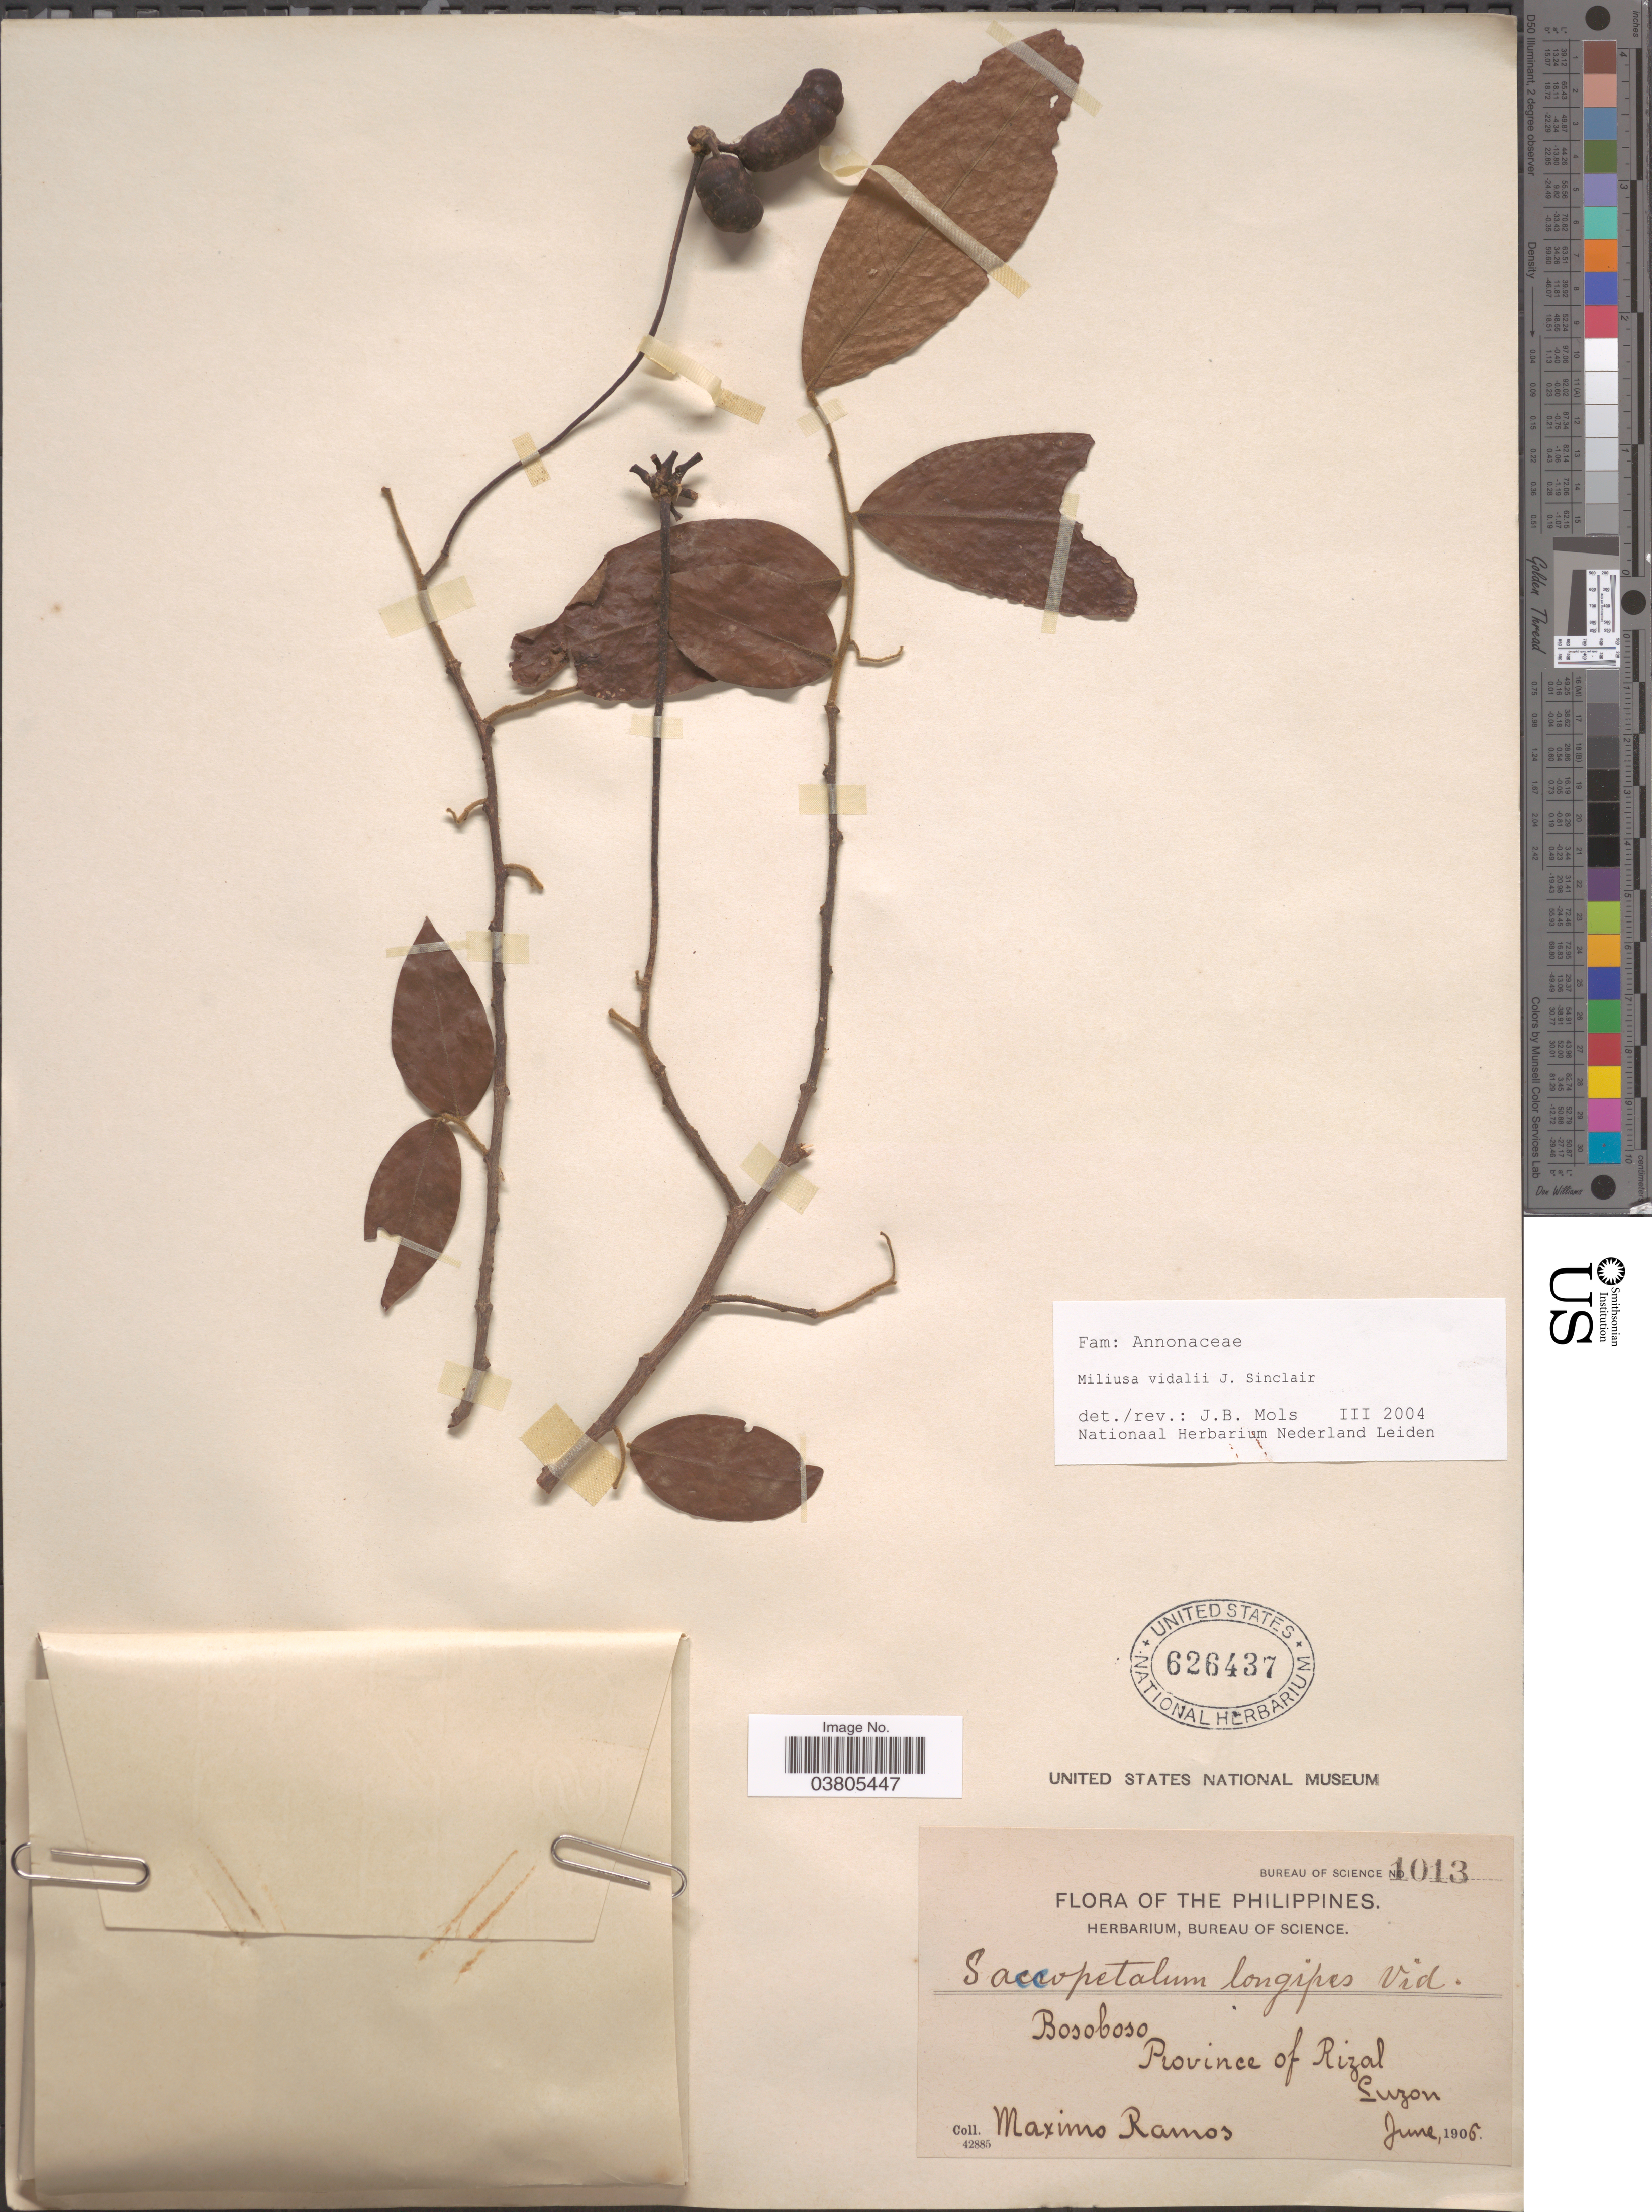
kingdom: Plantae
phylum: Tracheophyta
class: Magnoliopsida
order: Magnoliales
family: Annonaceae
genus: Miliusa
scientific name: Miliusa vidalii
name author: J. Sincl.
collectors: M. Ramos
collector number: Bureau of Science 1013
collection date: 1906-06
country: Philippines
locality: Bosoboso, Province of Rizal, Luzon.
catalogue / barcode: US 626437